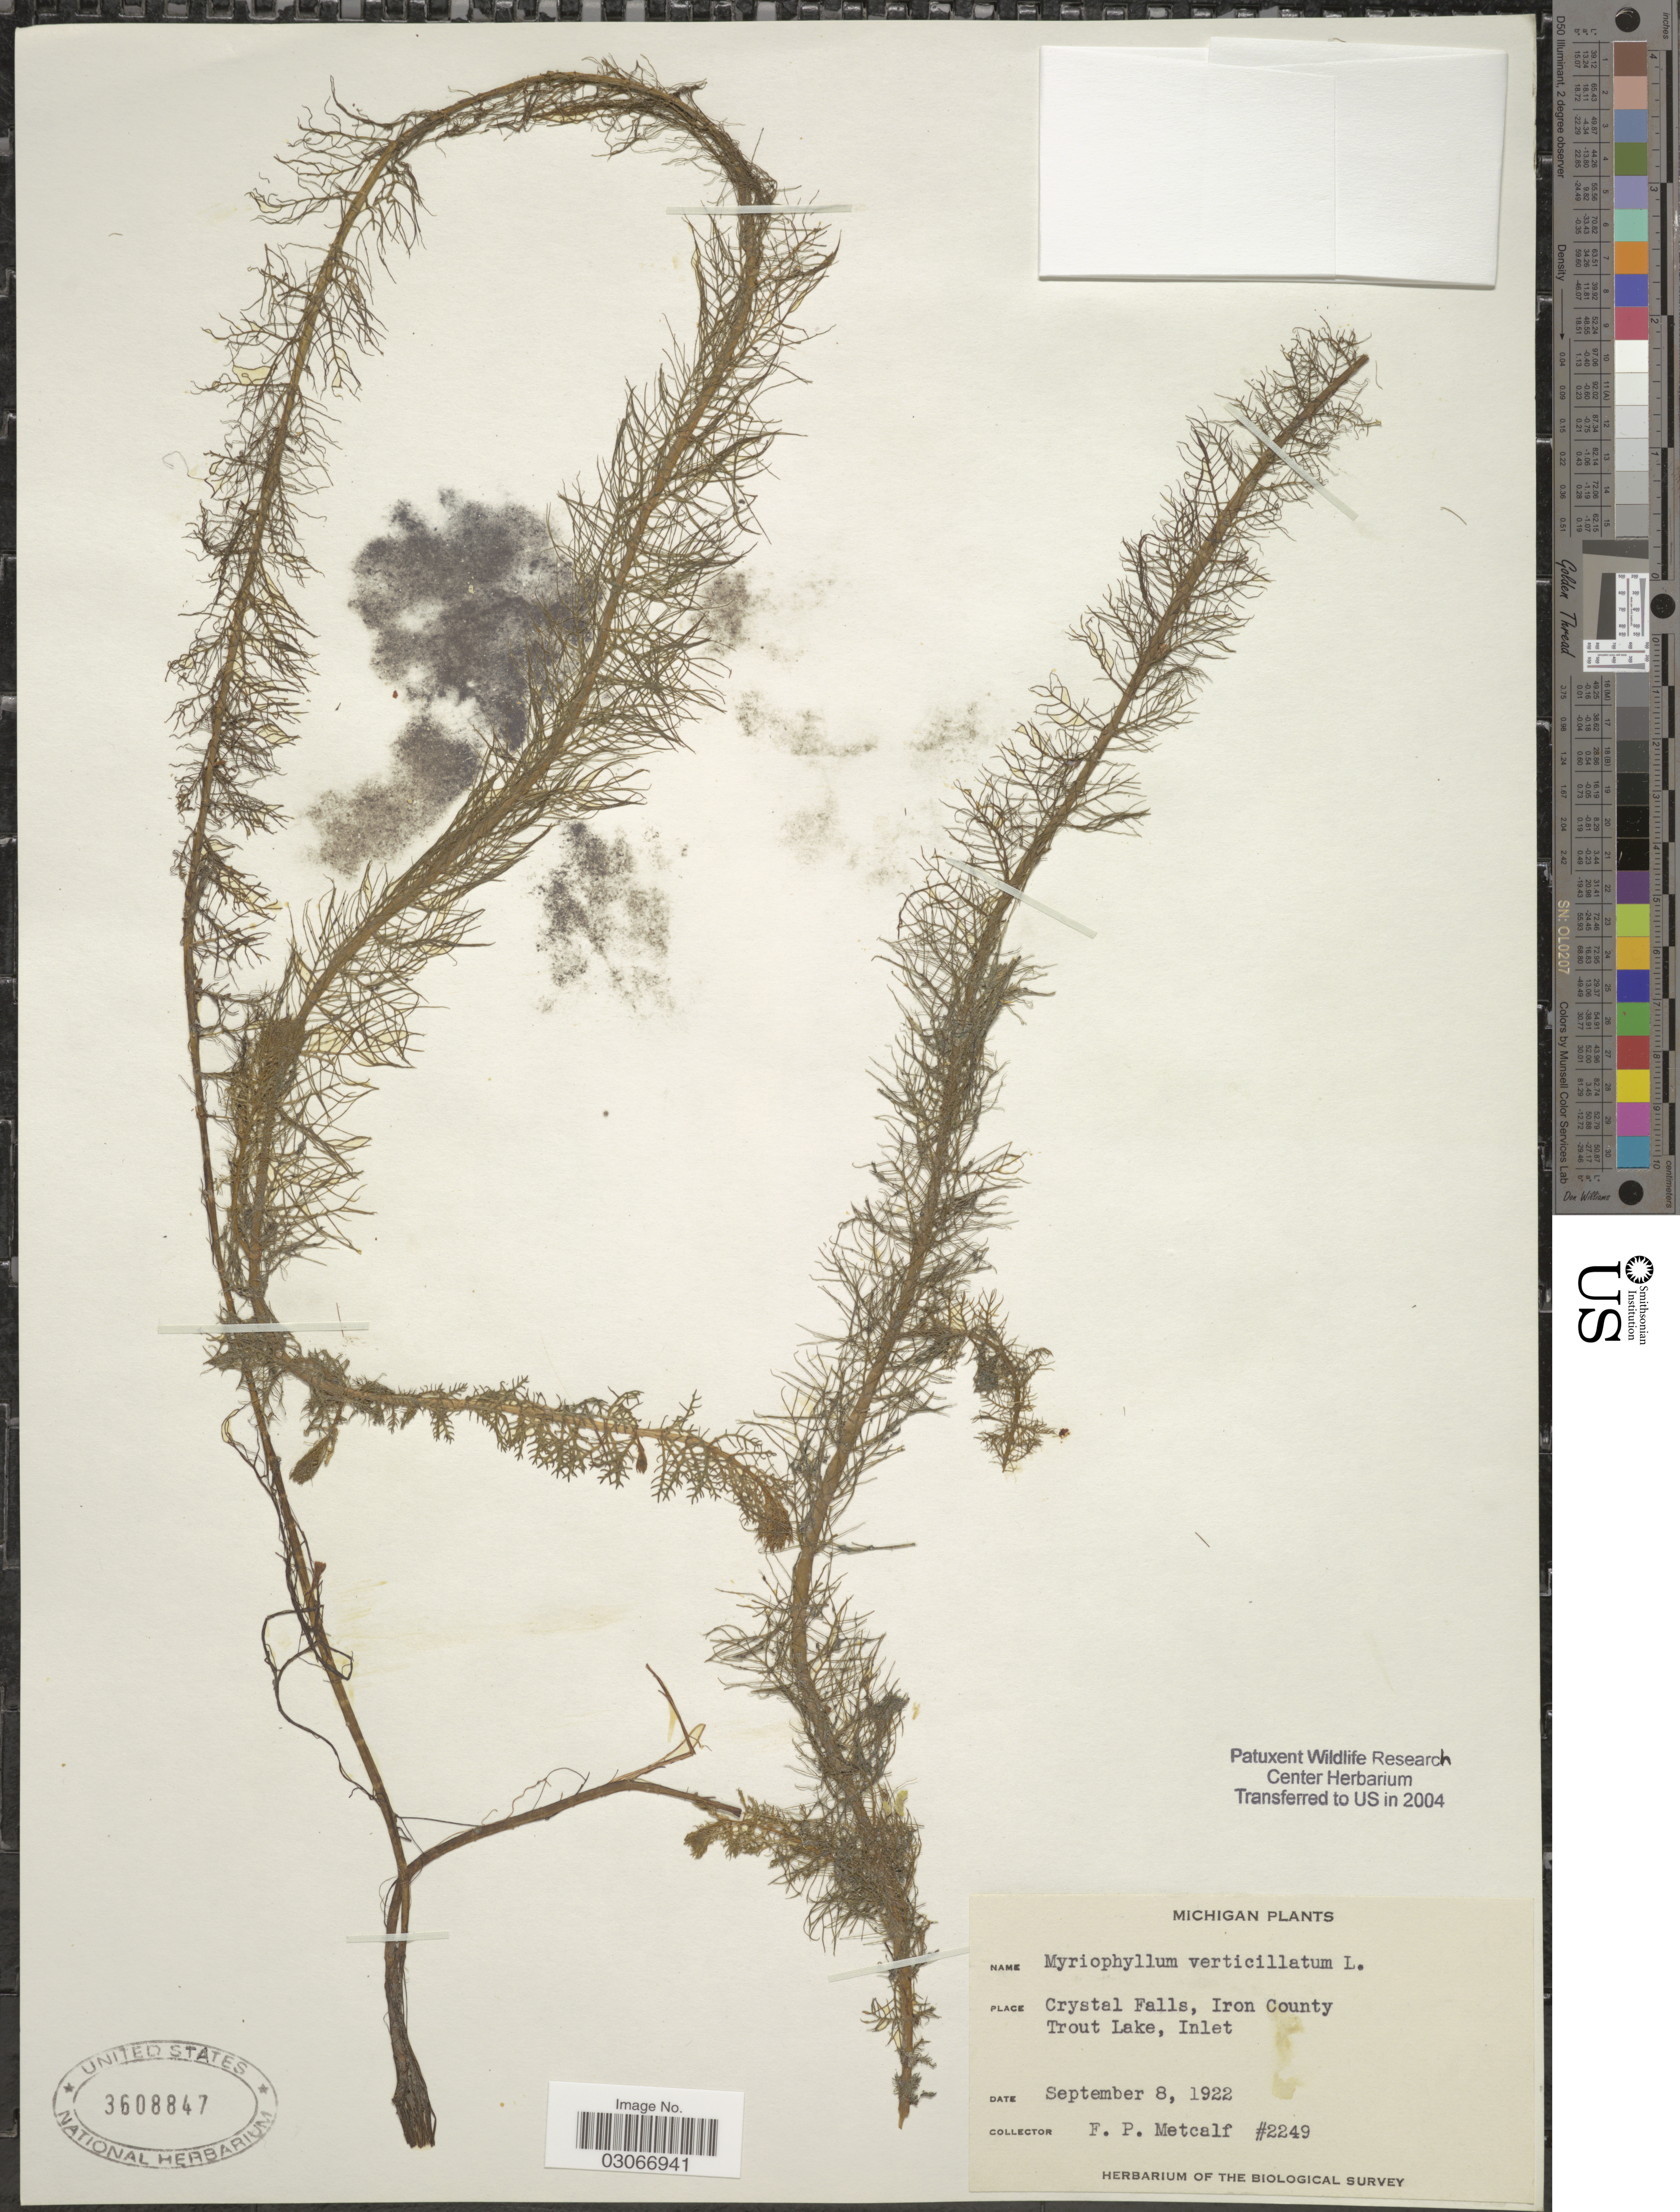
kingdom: Plantae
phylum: Tracheophyta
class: Magnoliopsida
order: Saxifragales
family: Haloragaceae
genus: Myriophyllum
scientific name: Myriophyllum verticillatum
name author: L.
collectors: F. Metcalf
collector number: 2249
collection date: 1922-09-08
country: United States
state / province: Michigan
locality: Crystal Falls, Iron County. Trout Lake, Inlet.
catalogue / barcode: US 3608847